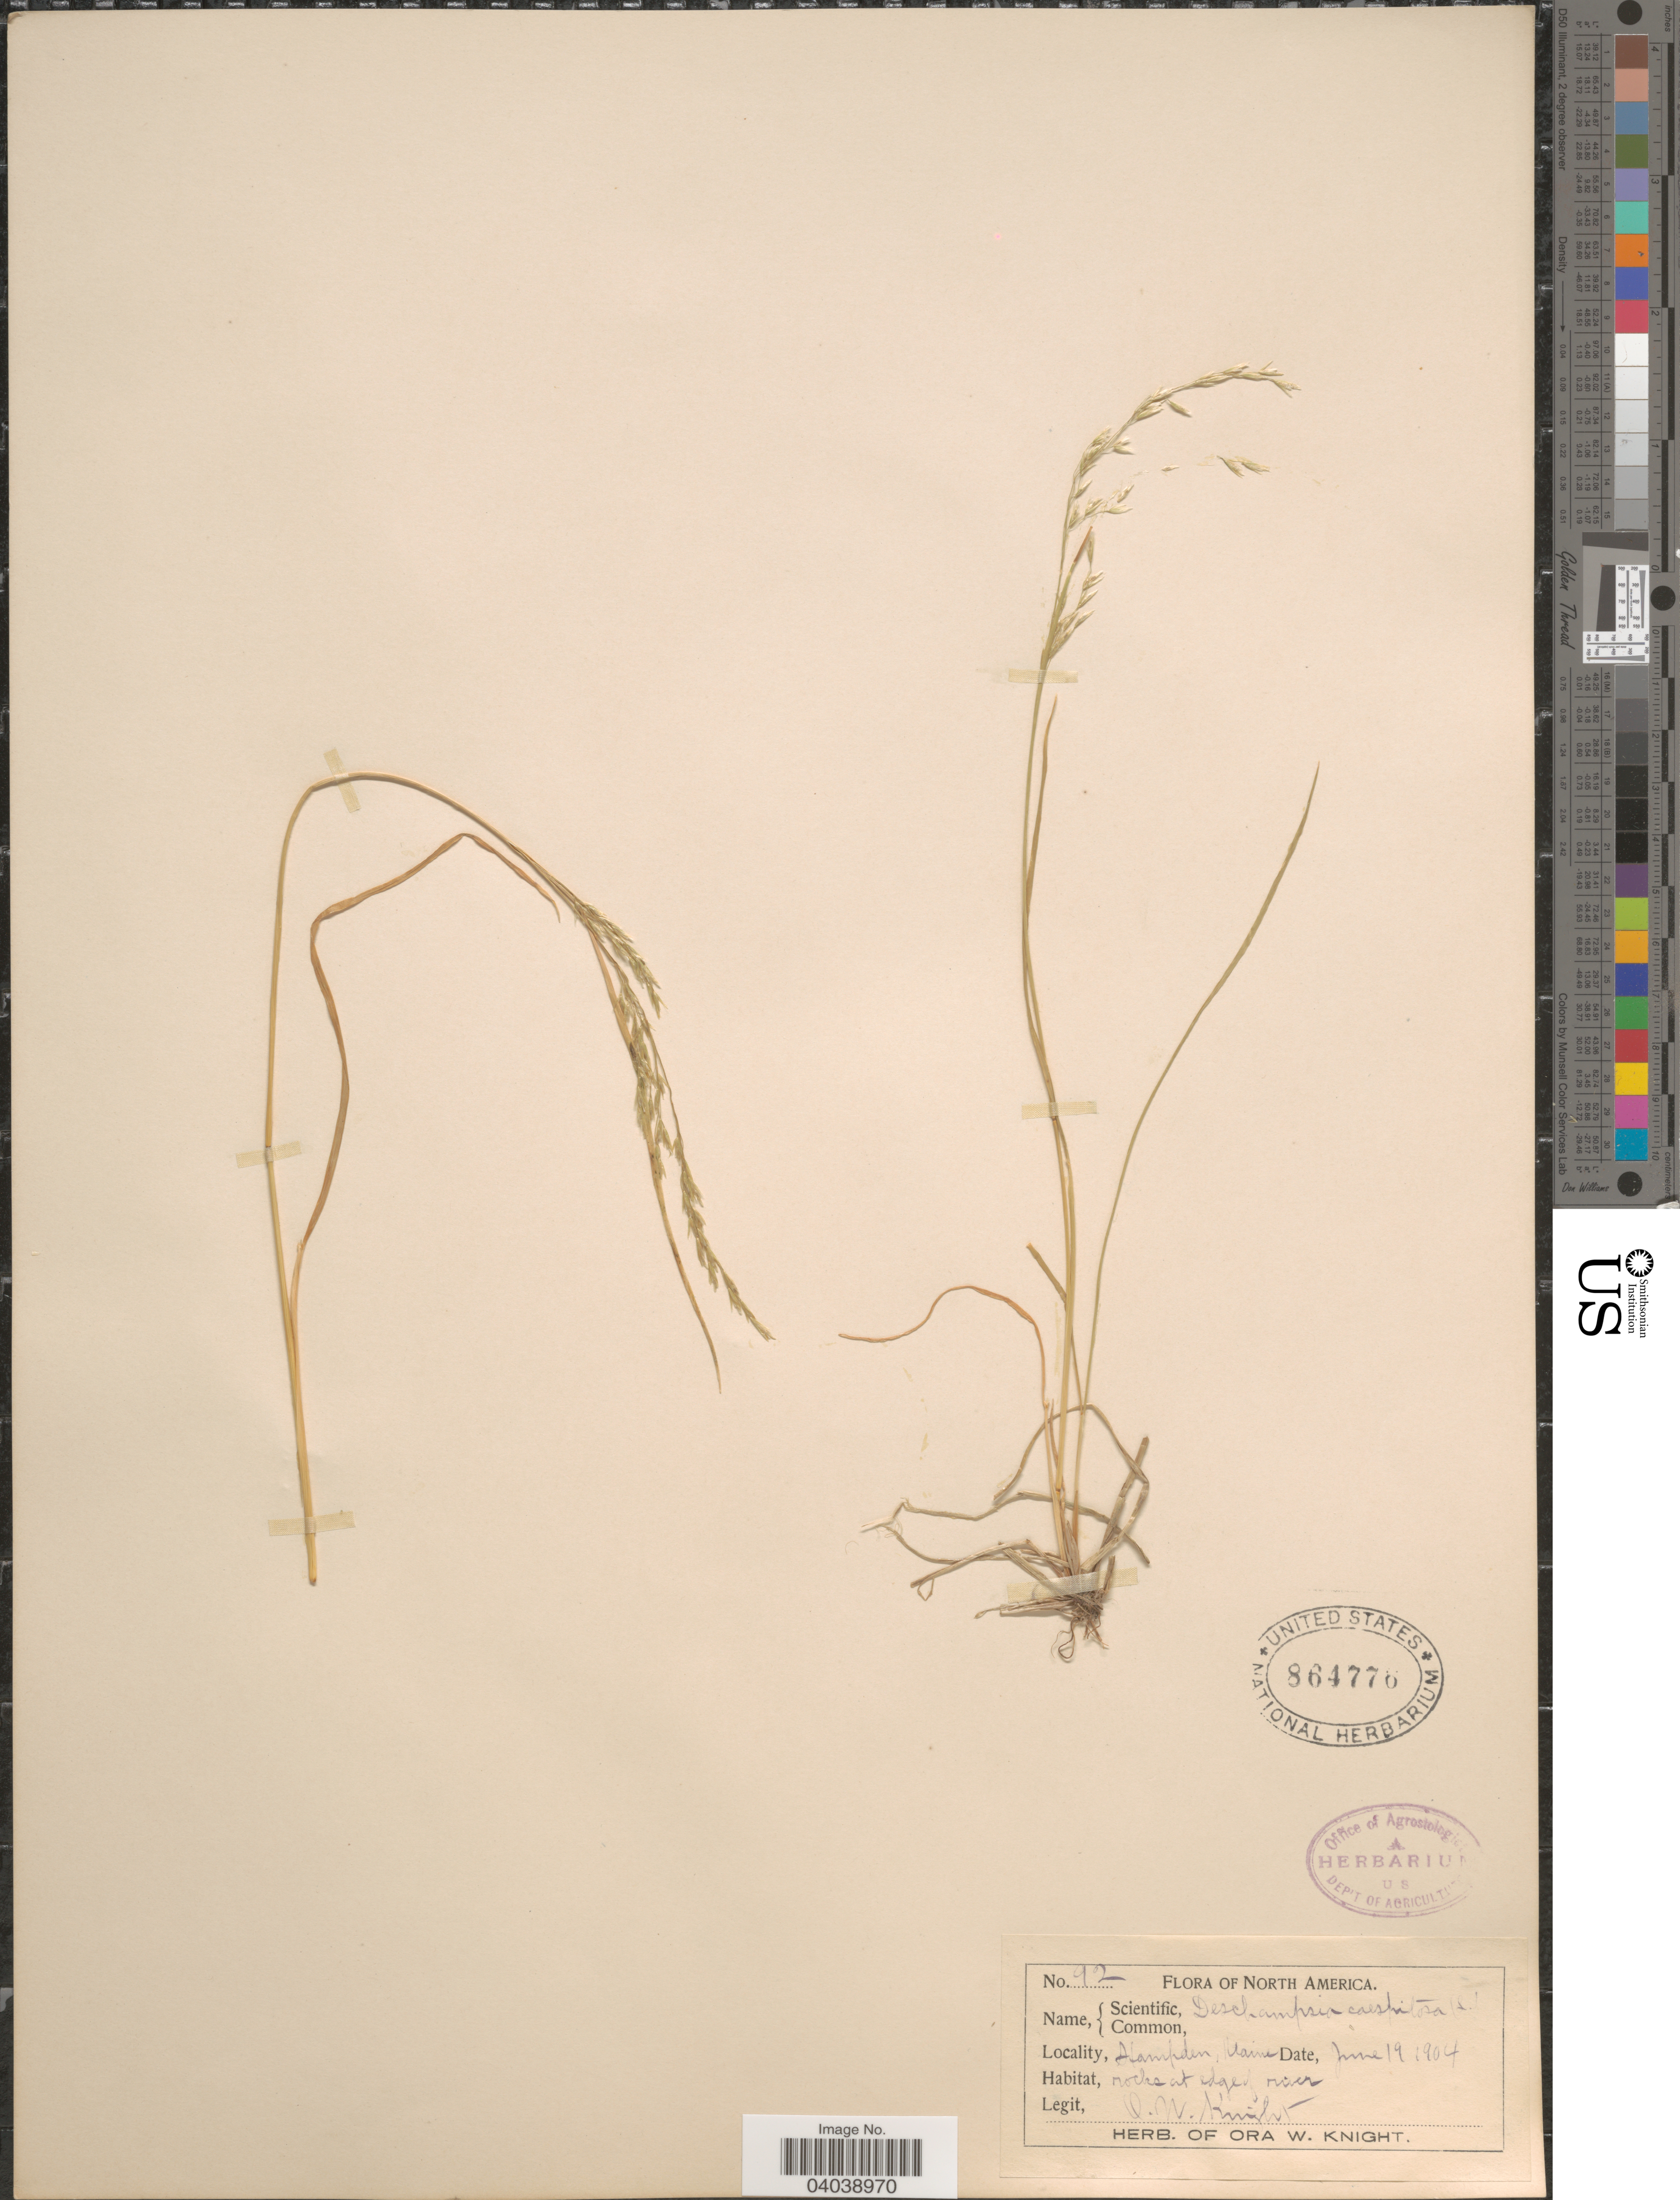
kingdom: Plantae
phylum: Tracheophyta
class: Liliopsida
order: Poales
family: Poaceae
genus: Deschampsia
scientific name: Deschampsia cespitosa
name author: (L.) P. Beauv.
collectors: O. Knight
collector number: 92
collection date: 1904-06-19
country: United States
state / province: Maine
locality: Hampden. Rocks at edge of river.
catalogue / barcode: US 864776